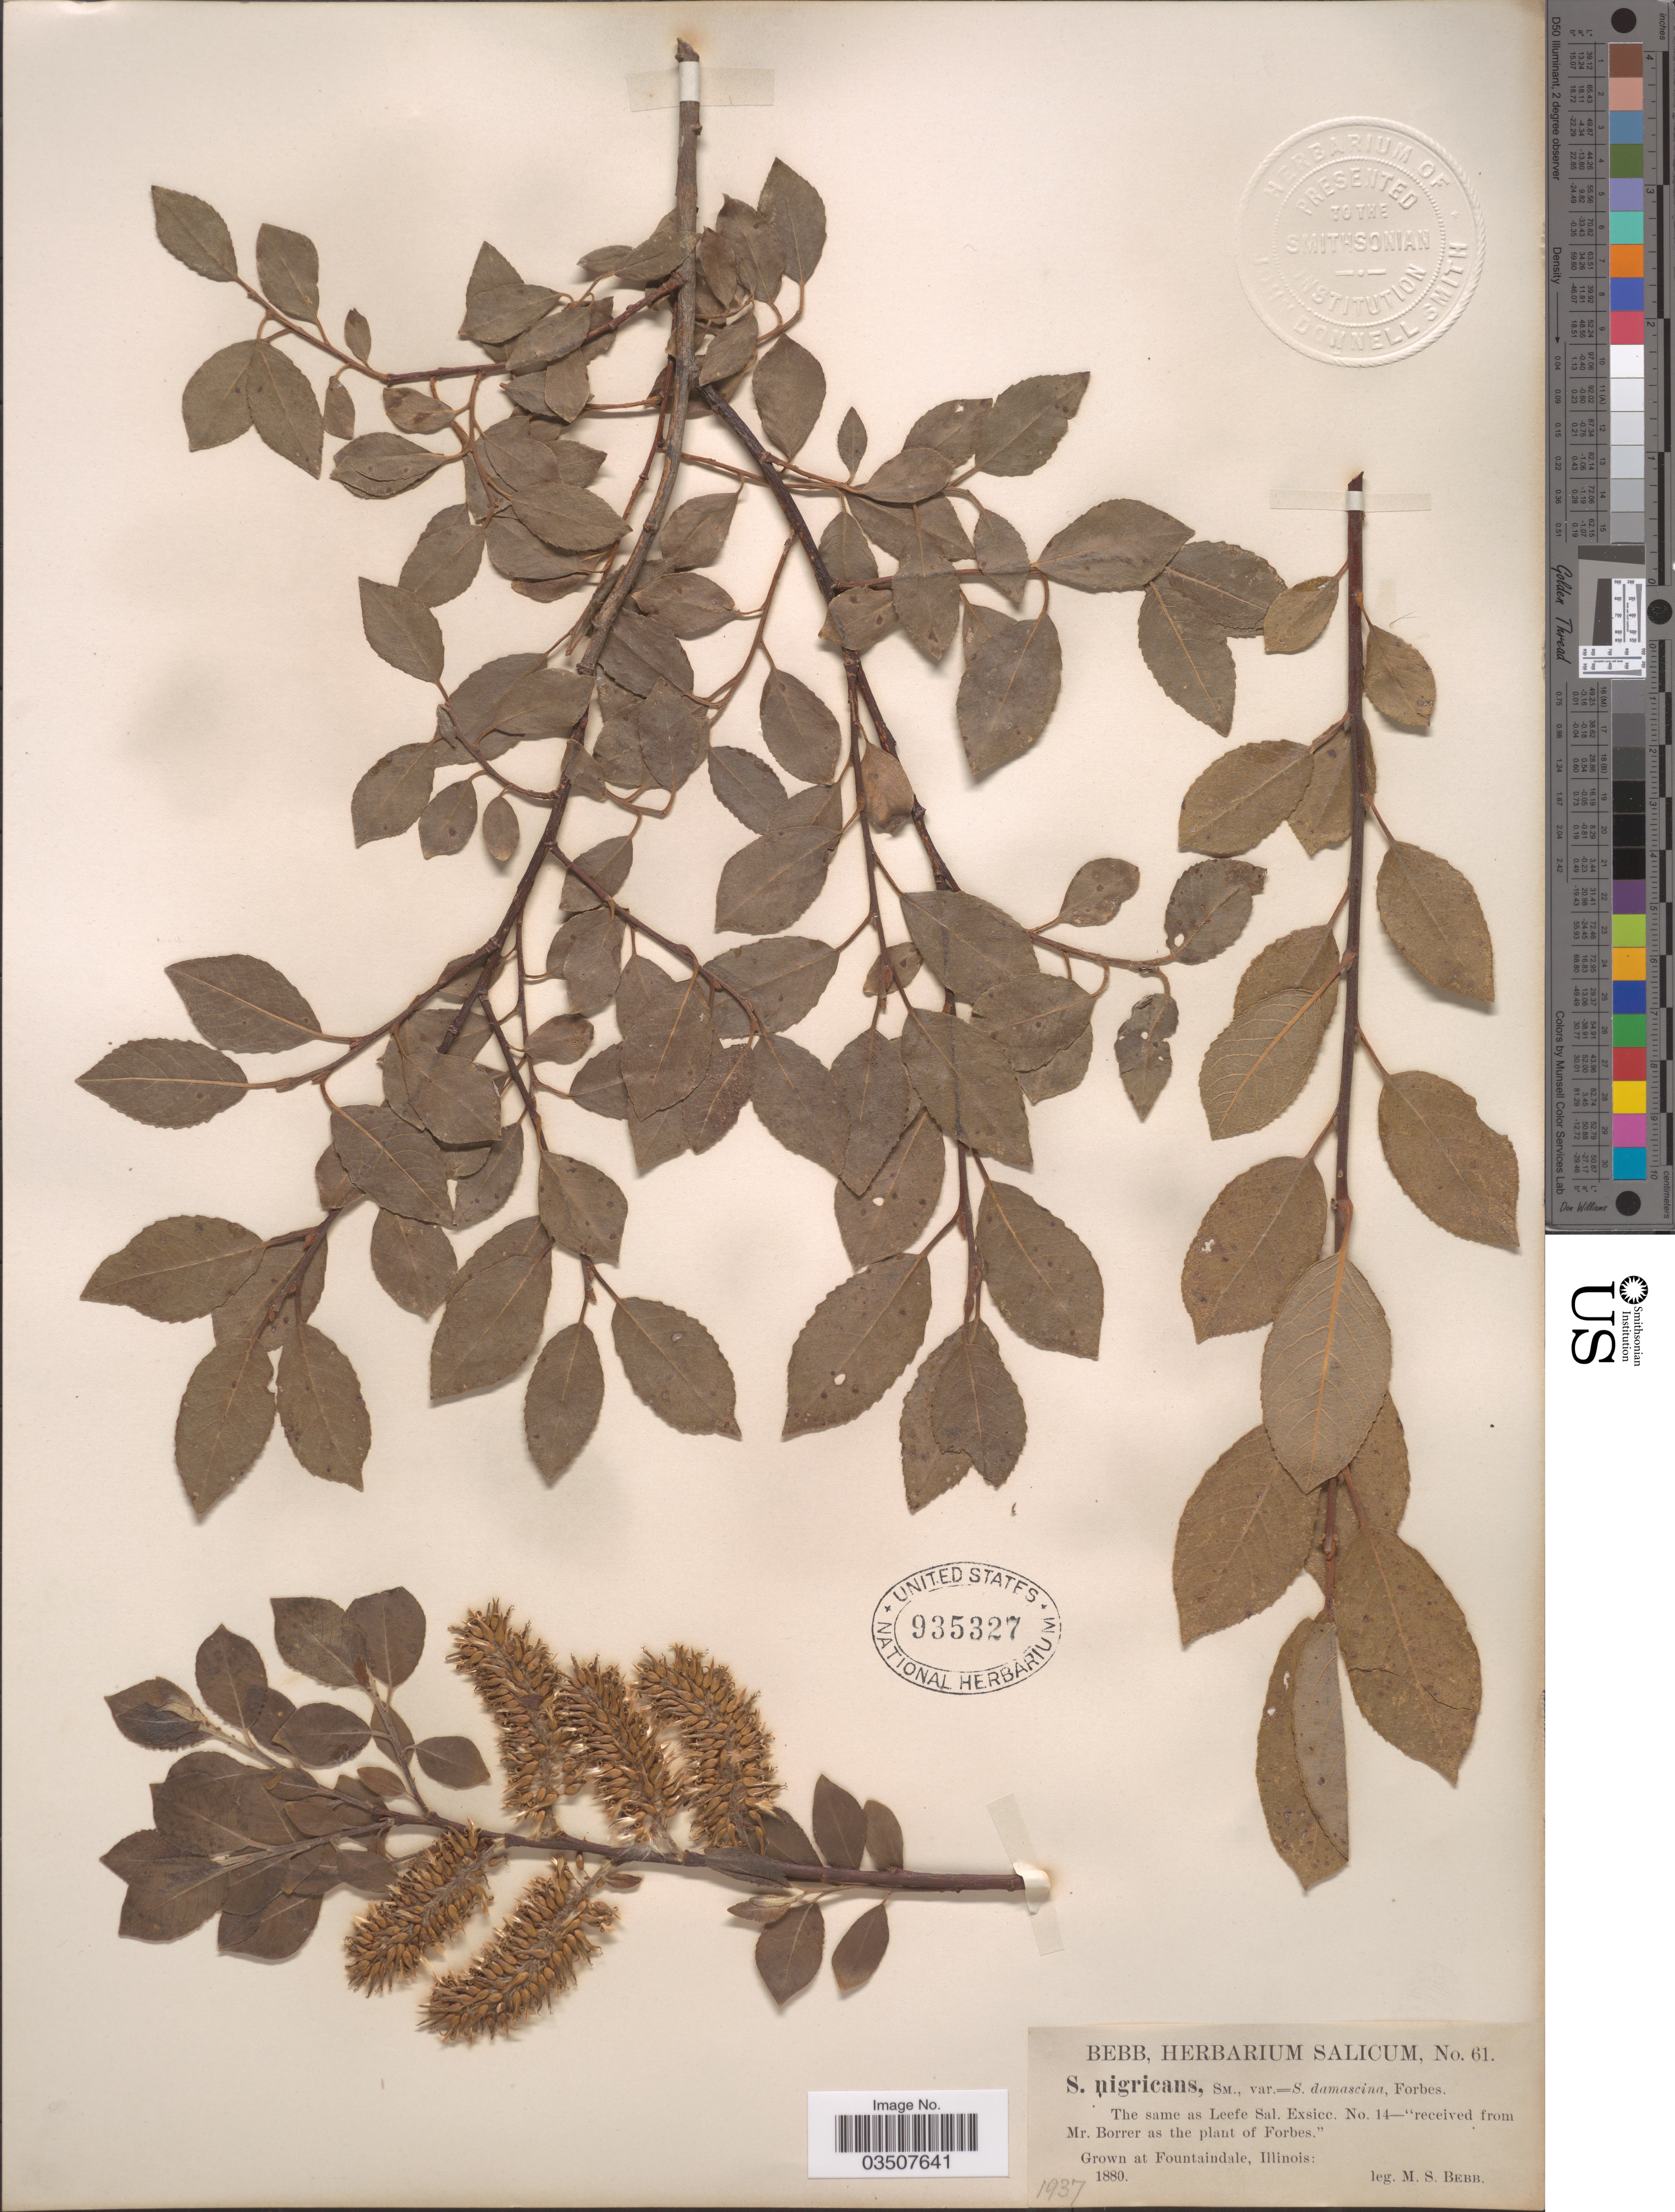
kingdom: Plantae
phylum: Tracheophyta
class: Magnoliopsida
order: Malpighiales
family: Salicaceae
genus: Salix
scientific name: Salix nigricans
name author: Sm.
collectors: M. Bebb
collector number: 61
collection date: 1880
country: United States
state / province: Illinois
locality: Grown at Fountaindale.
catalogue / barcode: US 935327